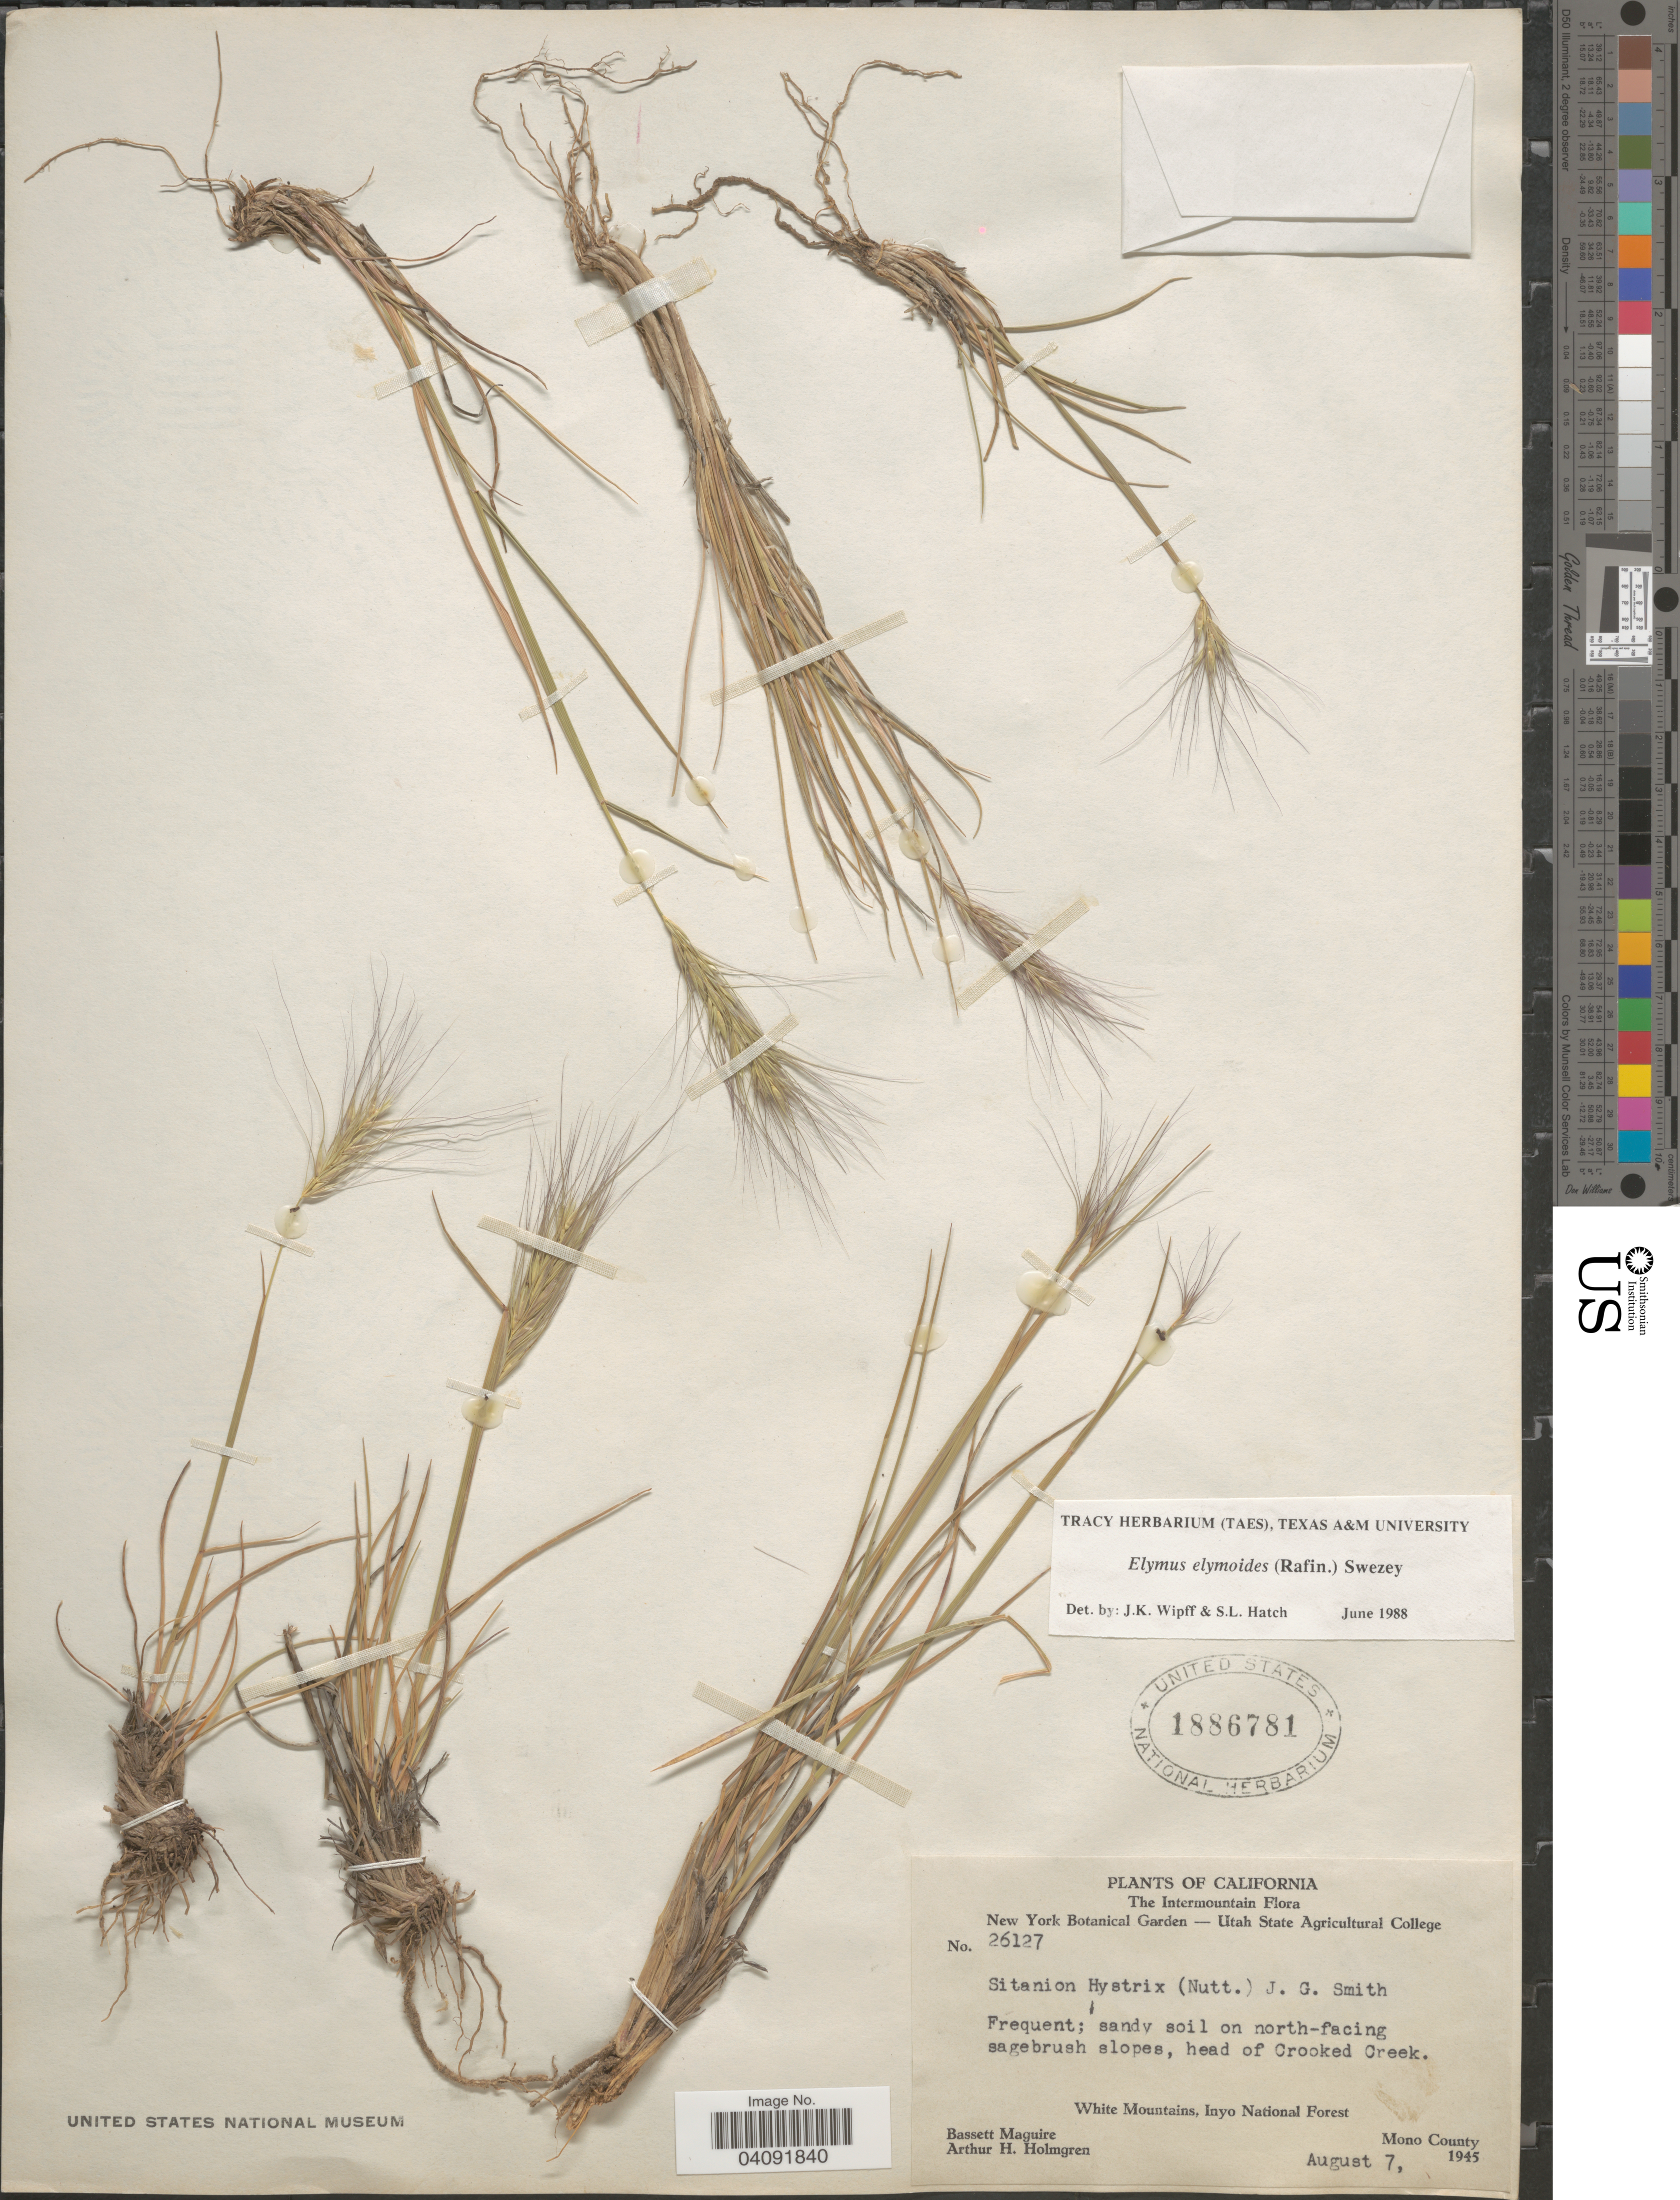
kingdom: Plantae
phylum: Tracheophyta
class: Liliopsida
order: Poales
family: Poaceae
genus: Elymus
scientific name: Elymus elymoides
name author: (Raf.) Swezey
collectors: B. Maguire & A. H. Holmgren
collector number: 26127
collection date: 1945-08-07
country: United States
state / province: California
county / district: Mono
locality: The Intermountain. Frequent; sandy soil on north-facing sagebrush slopes, head of Crooked Creek. White Mountains, Inyo National Forest. Mono County.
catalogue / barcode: US 1886781